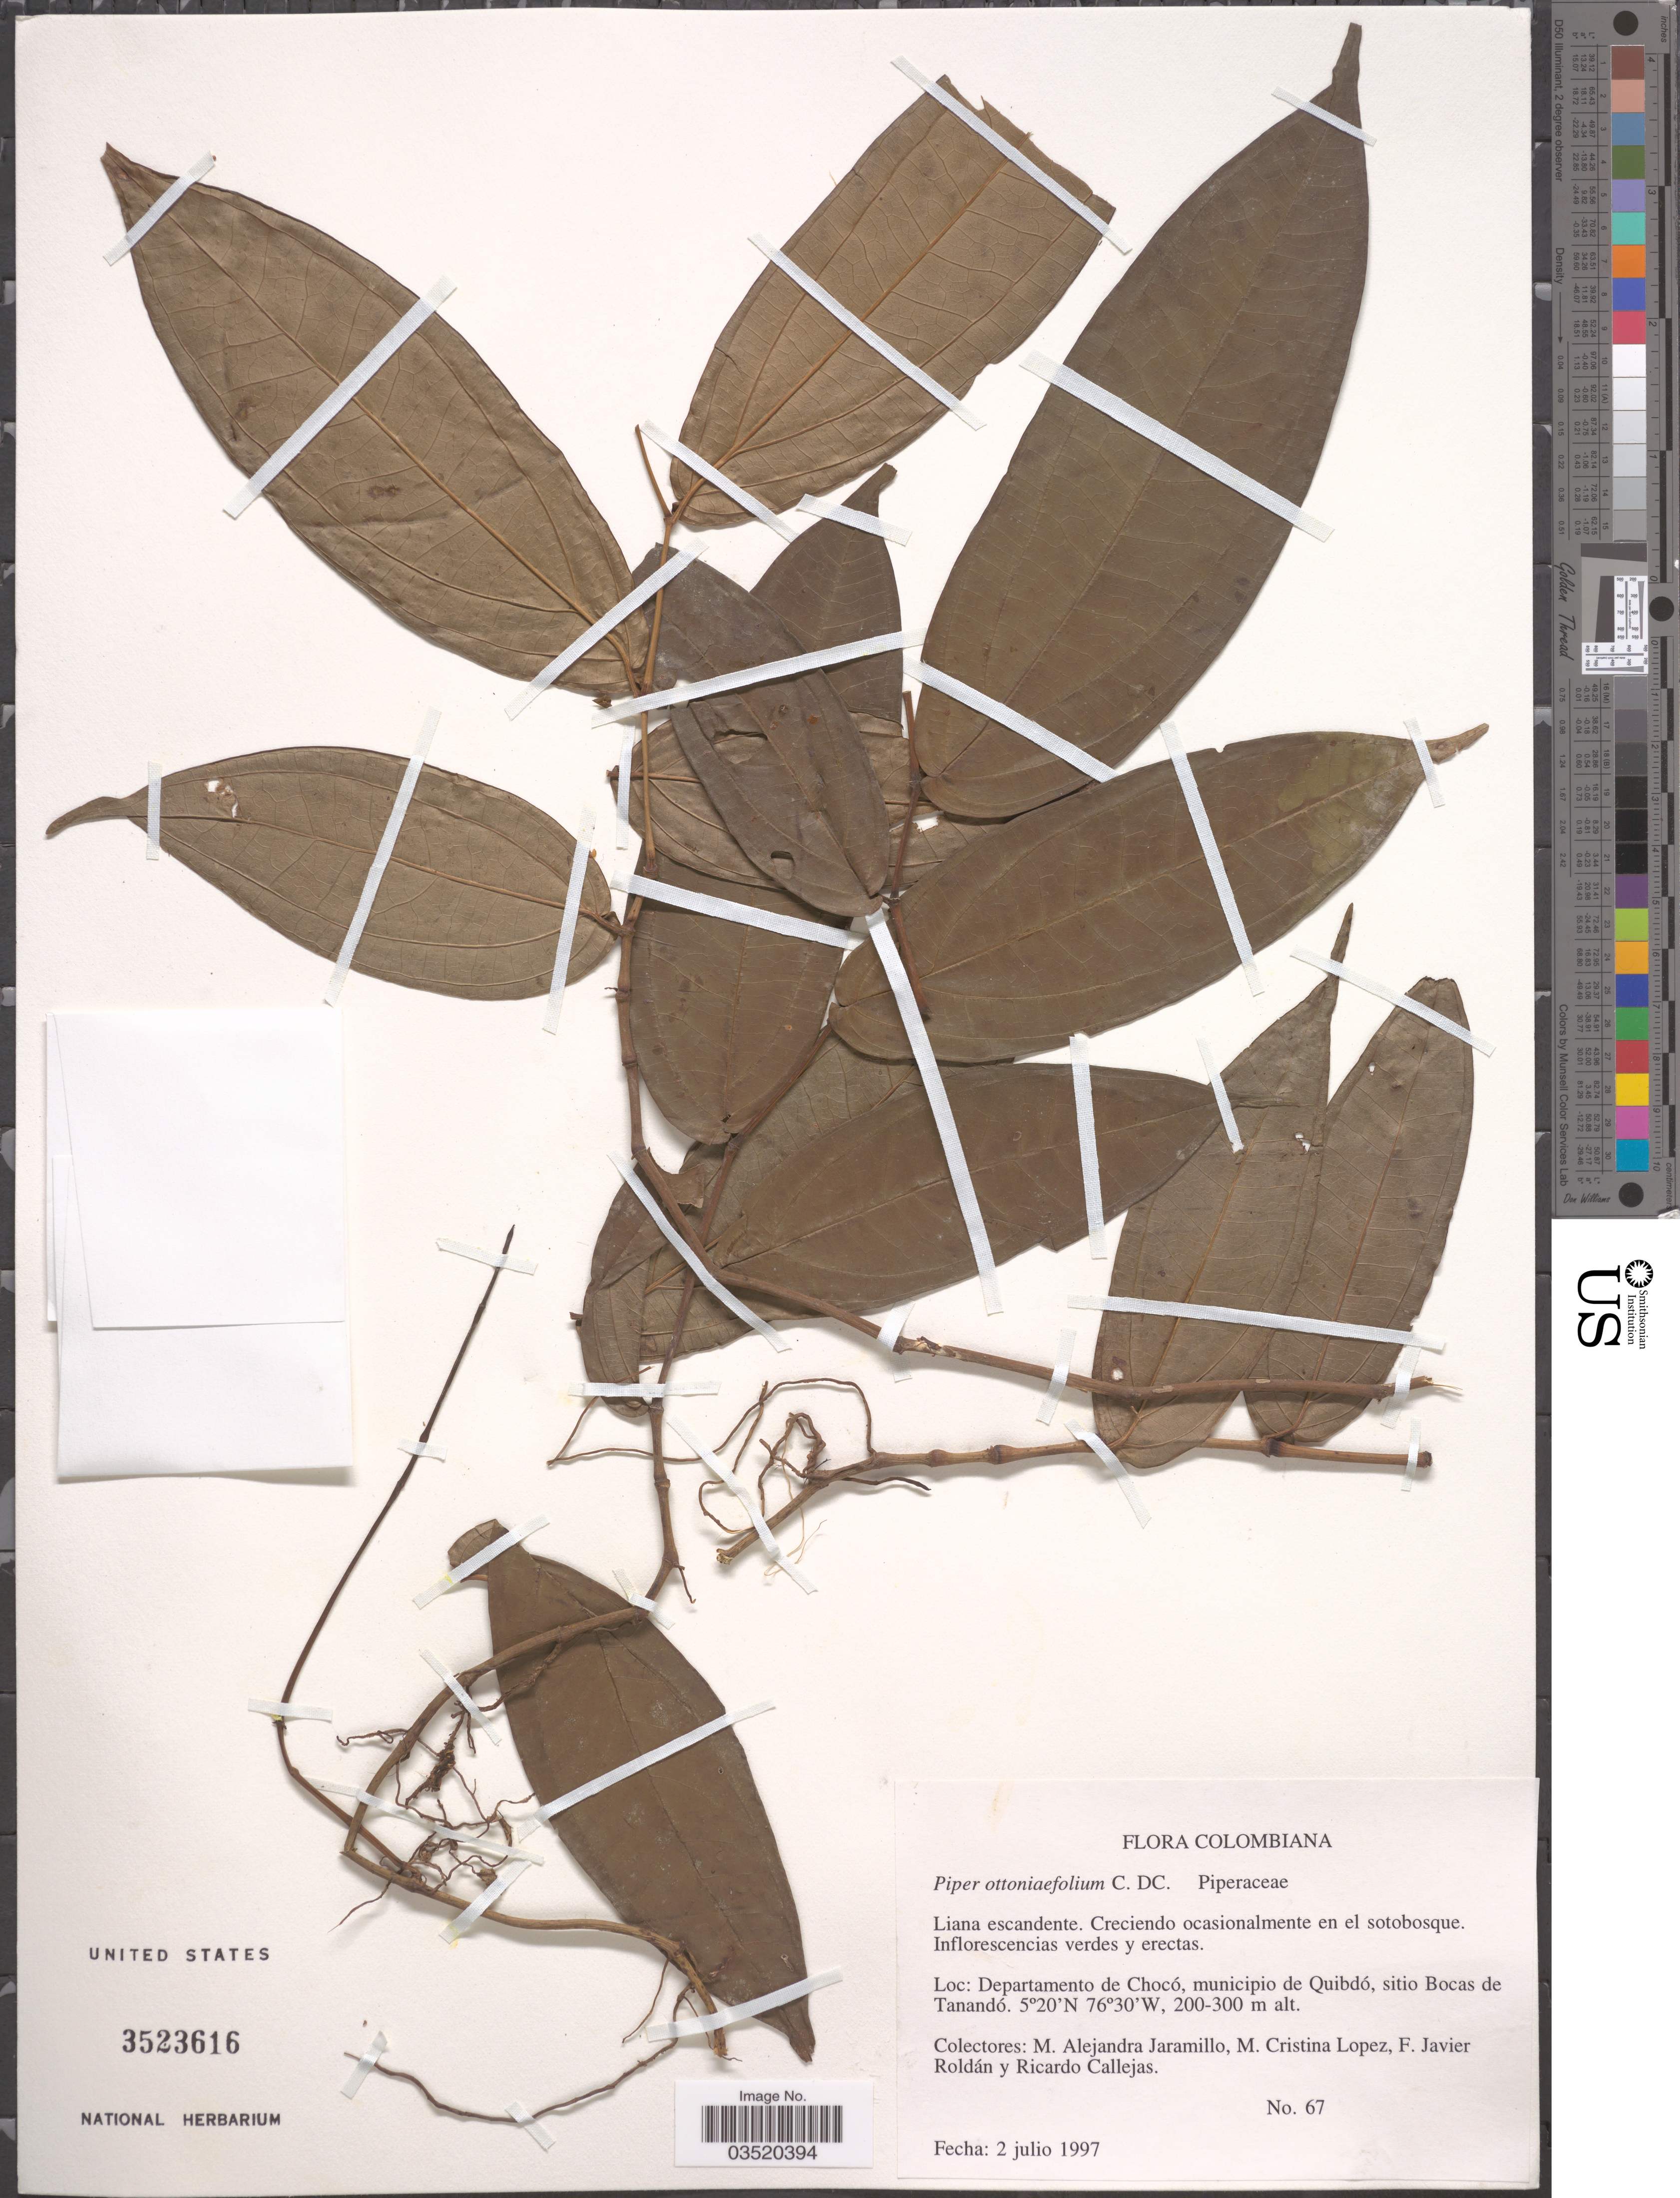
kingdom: Plantae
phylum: Tracheophyta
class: Magnoliopsida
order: Piperales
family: Piperaceae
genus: Piper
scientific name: Piper ottoniifolium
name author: C. DC.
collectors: M. A. Jaramillo, M. Lopez, F. J. Roldán & R. Callejas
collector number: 67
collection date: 1997-07-02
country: Colombia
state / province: Chocó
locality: Departamento del Chocó, municipio de Quibdó, sitio Bocas de Tanandó.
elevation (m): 200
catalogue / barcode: US 3523616